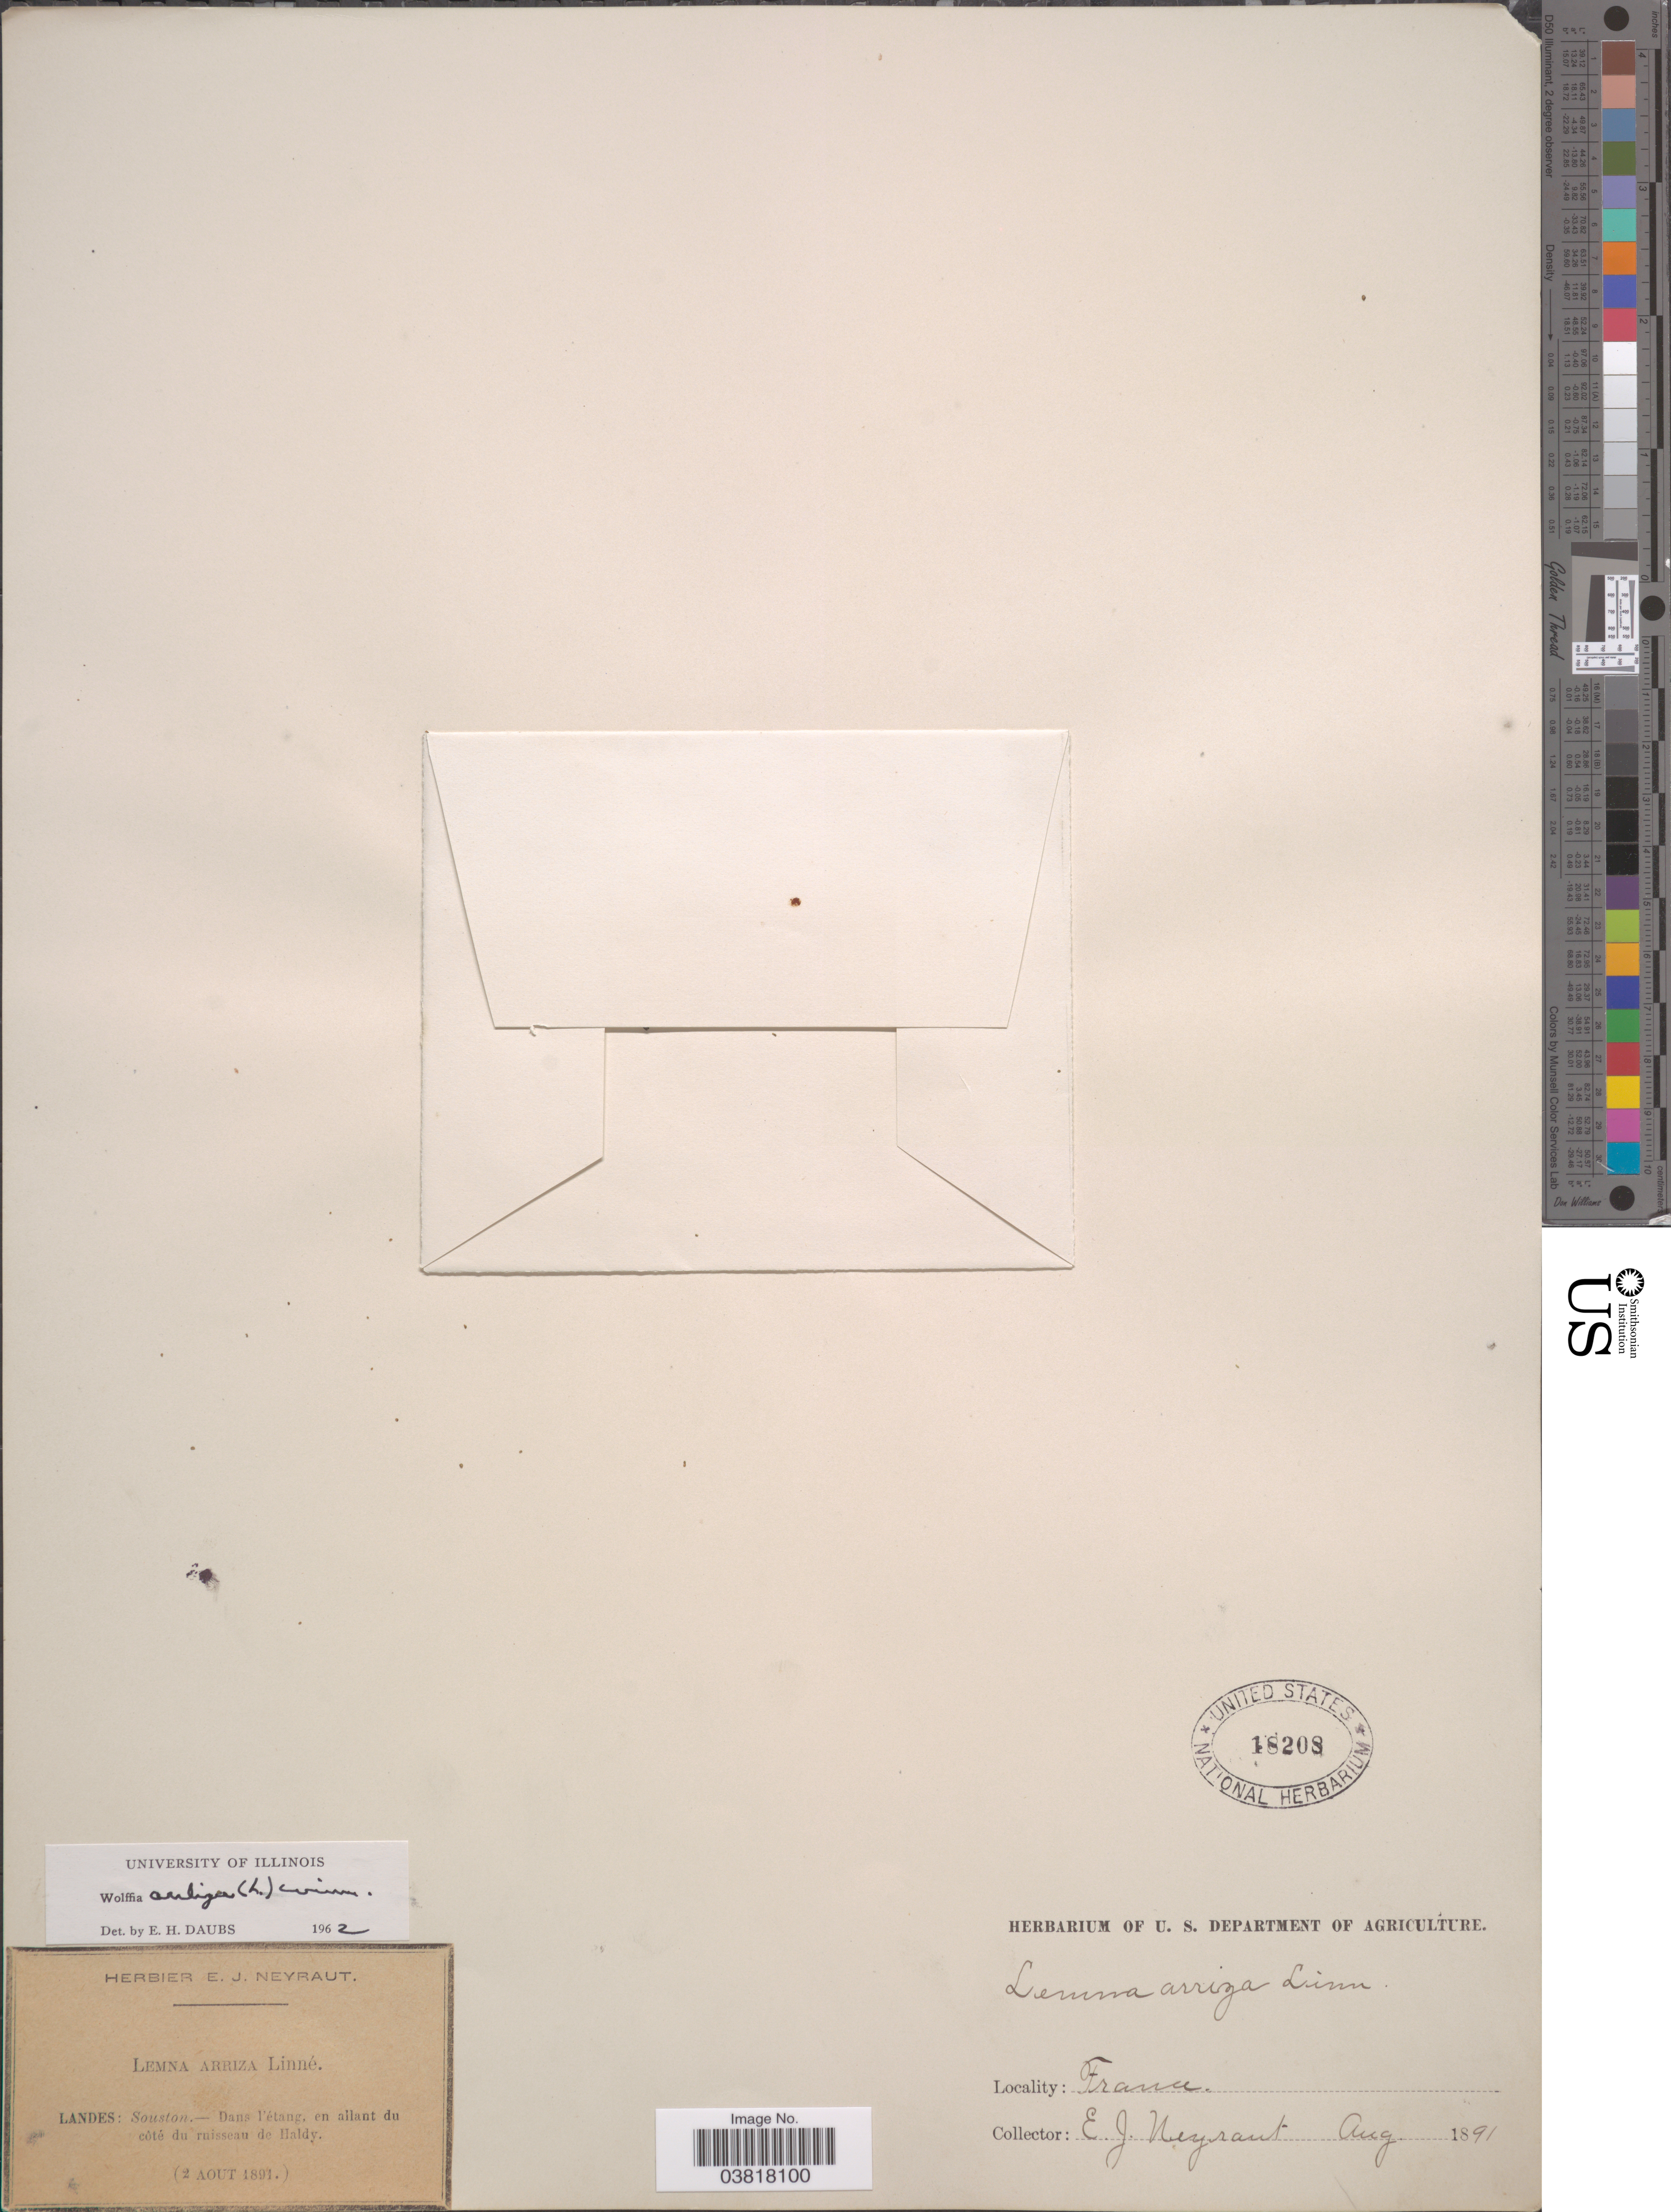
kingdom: Plantae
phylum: Tracheophyta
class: Liliopsida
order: Alismatales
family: Araceae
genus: Wolffia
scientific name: Wolffia arrhiza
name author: (L.) Horkel ex Wimm.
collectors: E. Neyraut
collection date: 1891-08-02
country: France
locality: Landes: Souston - Dans l'étang, en allant du côte du ruisseau de Haldy.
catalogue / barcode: US 18208